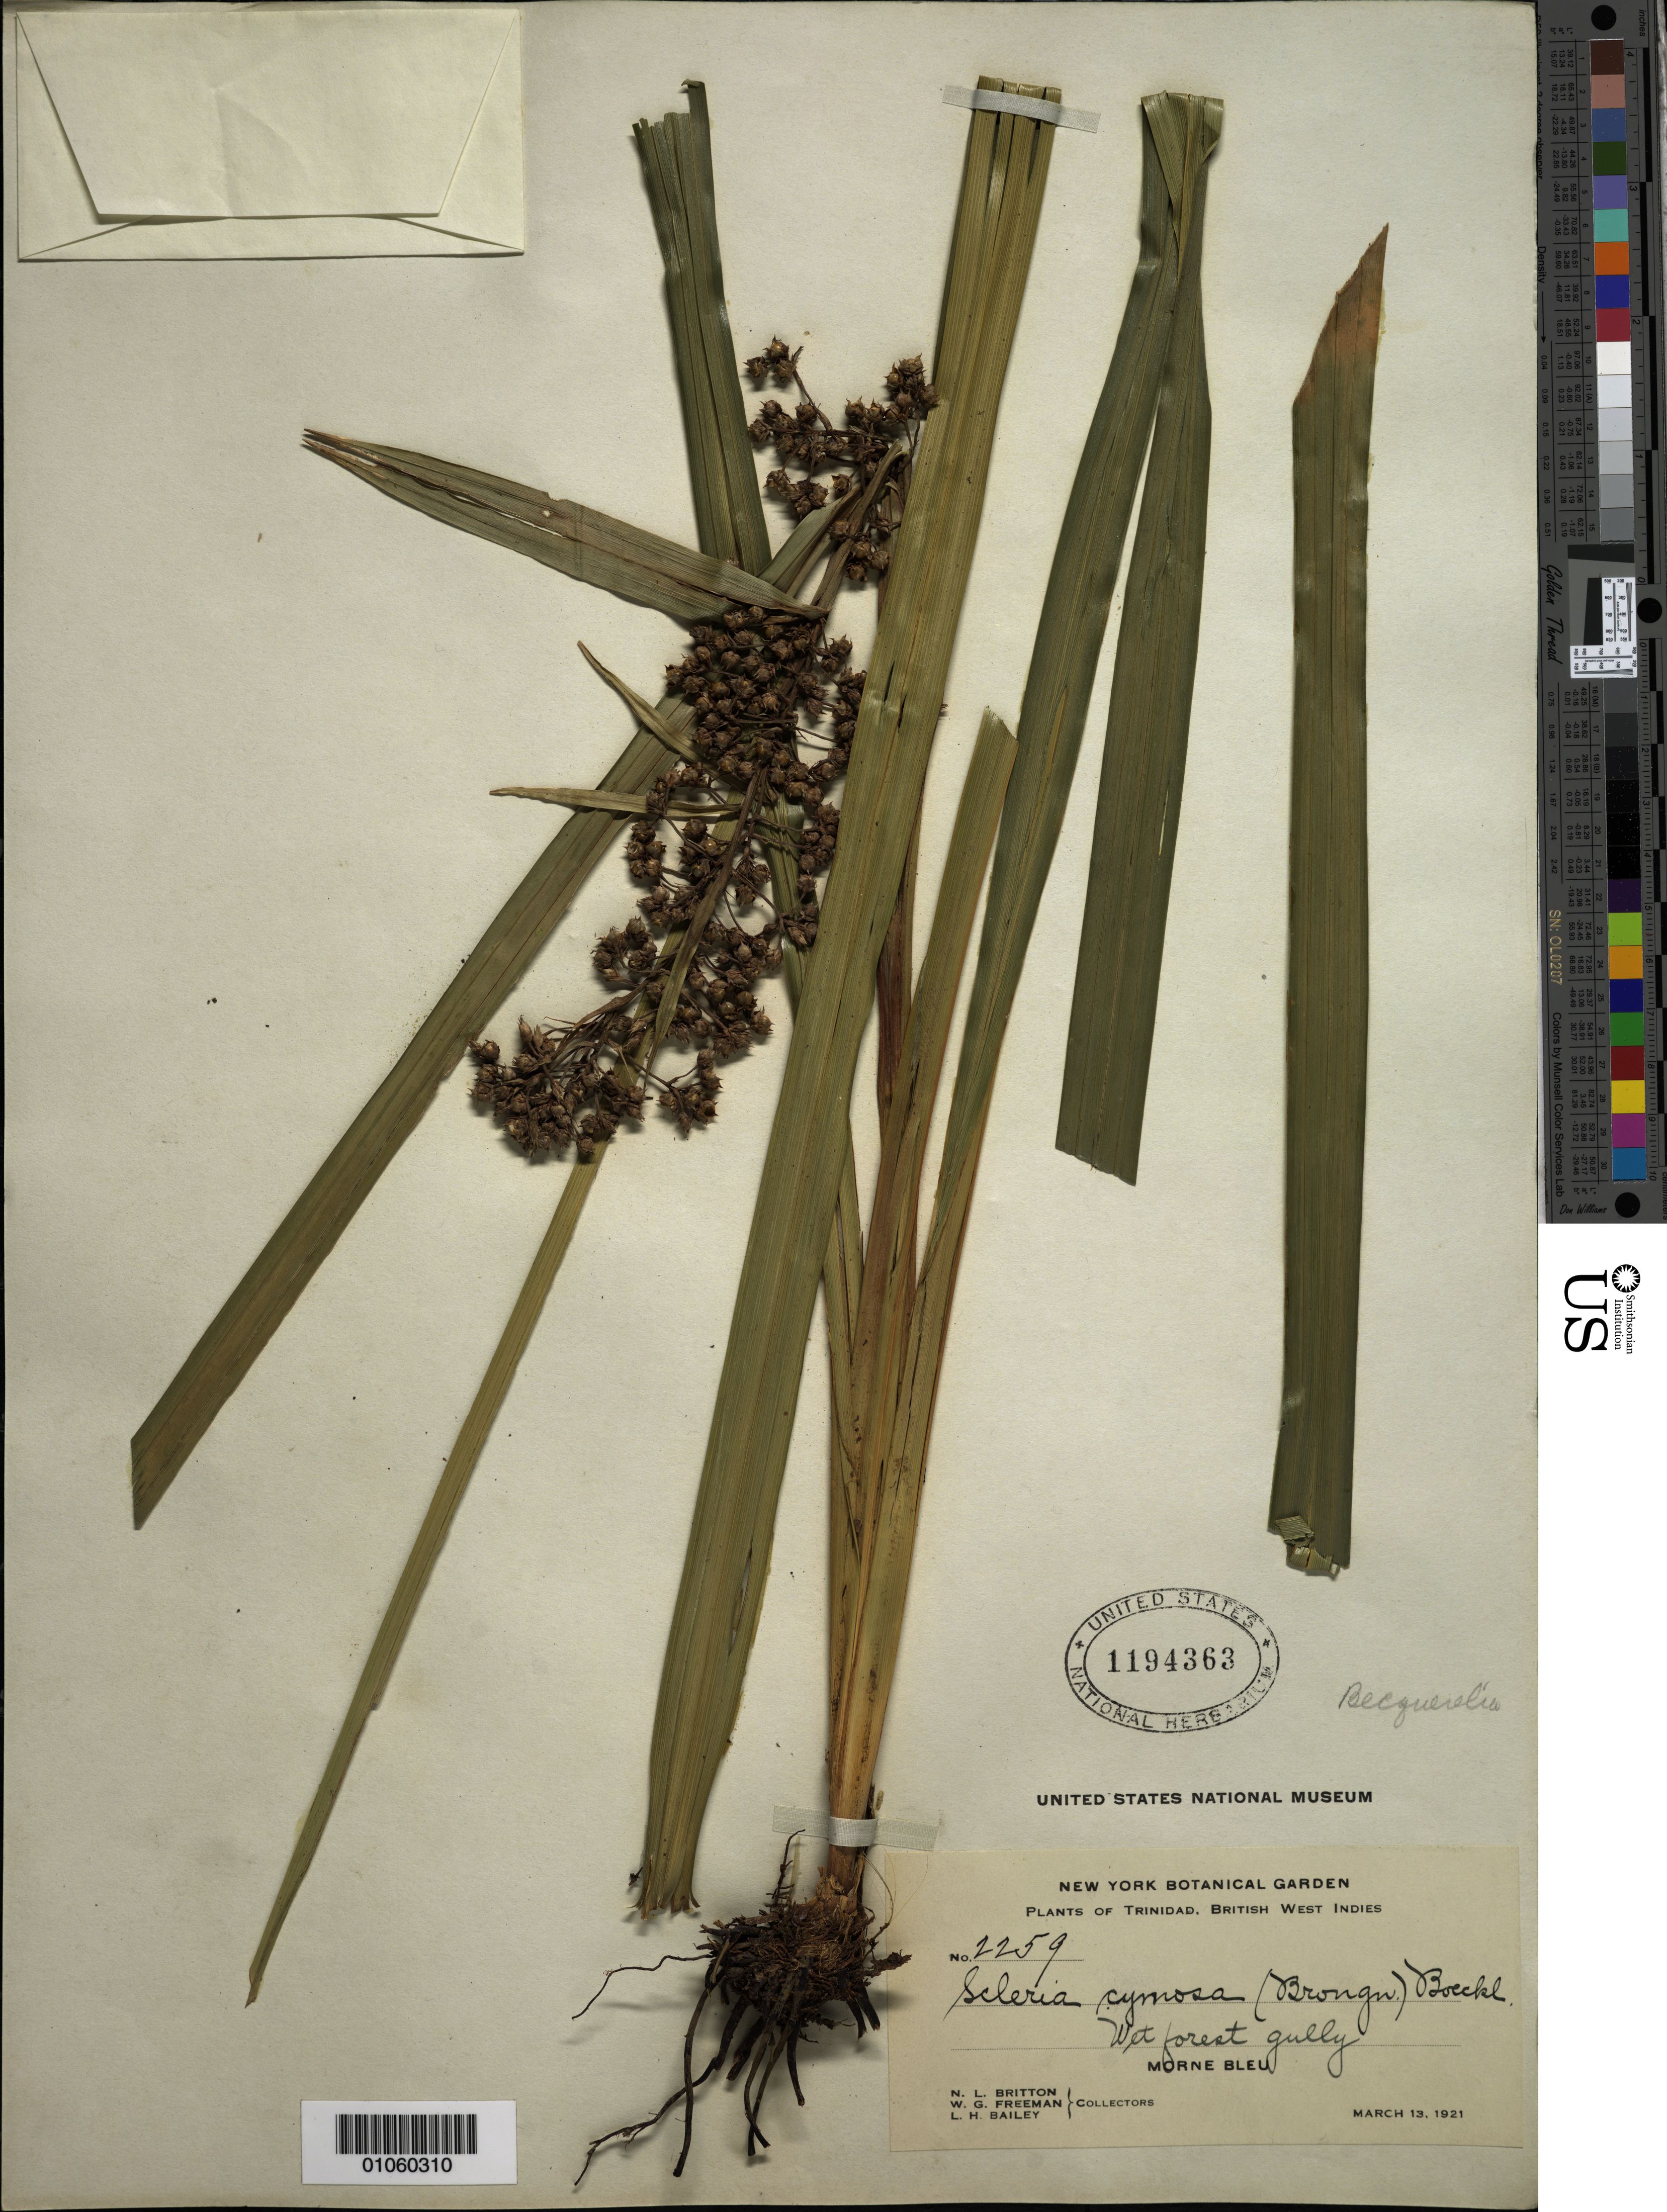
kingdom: Plantae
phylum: Tracheophyta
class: Liliopsida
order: Poales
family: Cyperaceae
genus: Becquerelia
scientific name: Becquerelia cymosa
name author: Brongn.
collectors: N. Britton, W. Freeman & L. H. Bailey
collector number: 2259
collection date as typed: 13 Mar 1921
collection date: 1921-03-13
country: Trinidad and Tobago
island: Trinidad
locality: Morne Bleu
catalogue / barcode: US 1194363